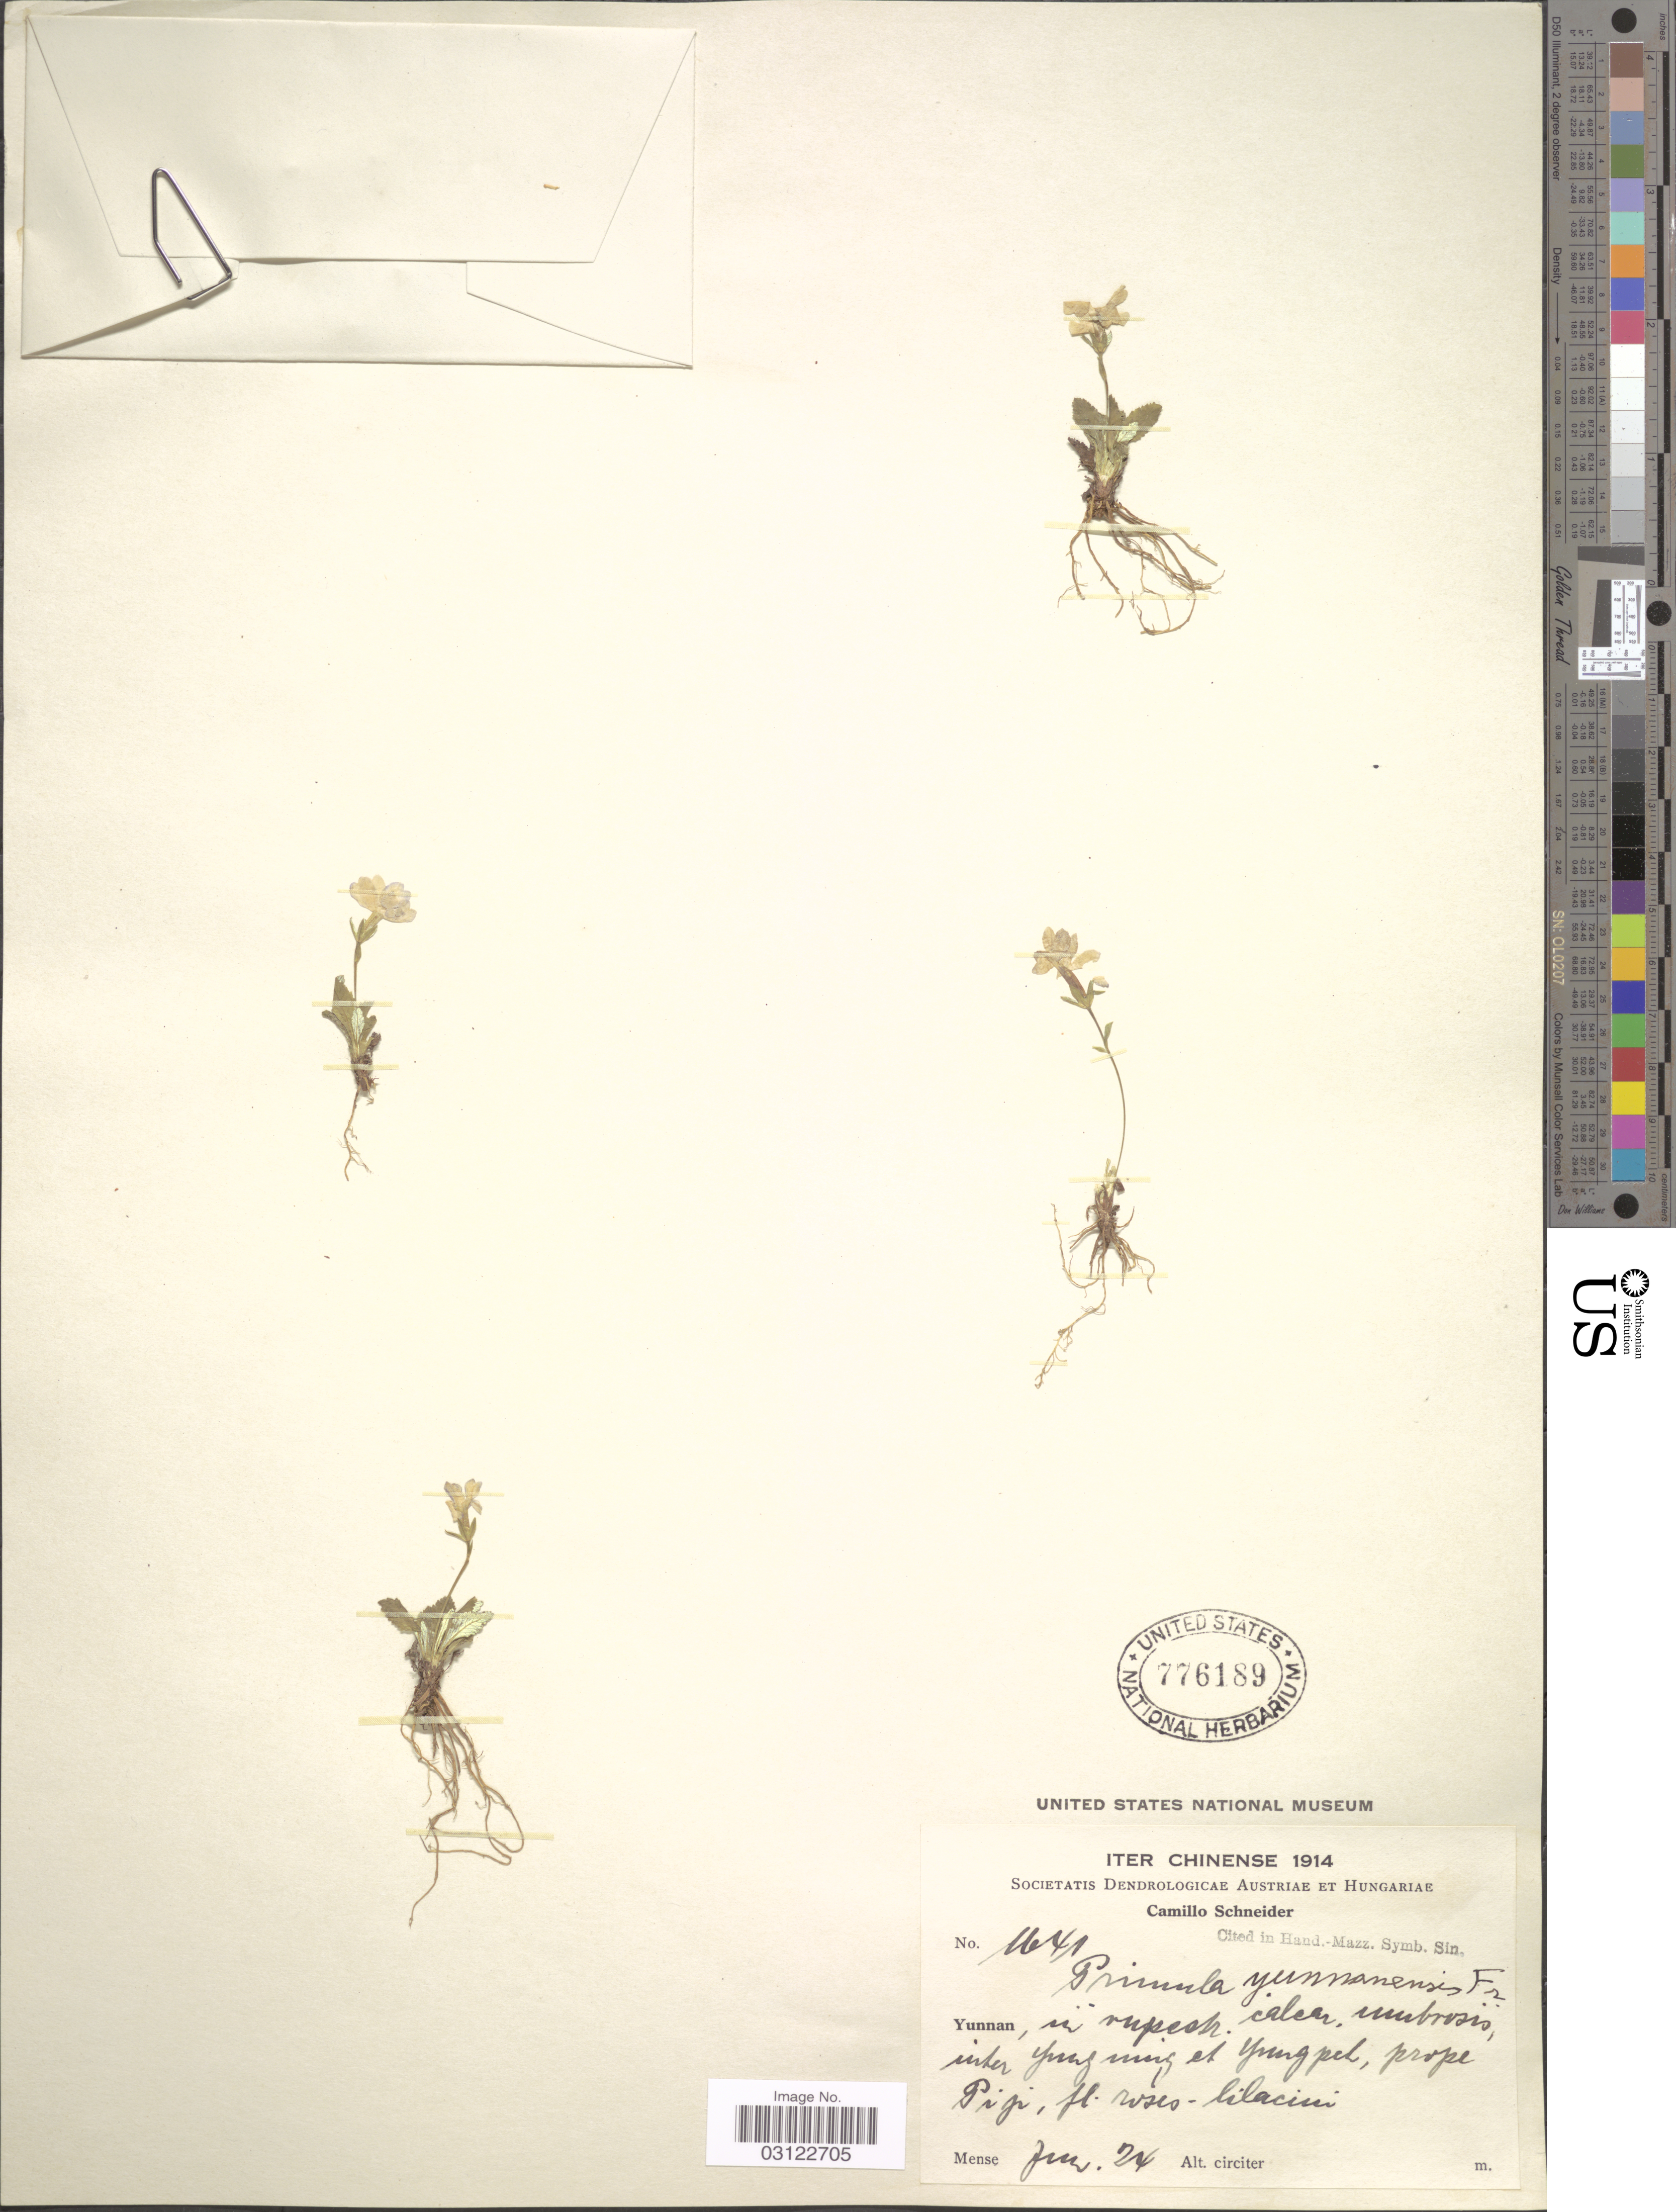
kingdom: Plantae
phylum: Tracheophyta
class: Magnoliopsida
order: Ericales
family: Primulaceae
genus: Primula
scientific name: Primula yunnanensis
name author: Franch.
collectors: C. K. Schneider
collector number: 1641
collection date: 1914-06-24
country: China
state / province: Yunnan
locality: Chinense. In rupestr, calcar, umbrosis, inter Yung ming et Yung peh, prope Pip. [interpreted]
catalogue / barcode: US 776189